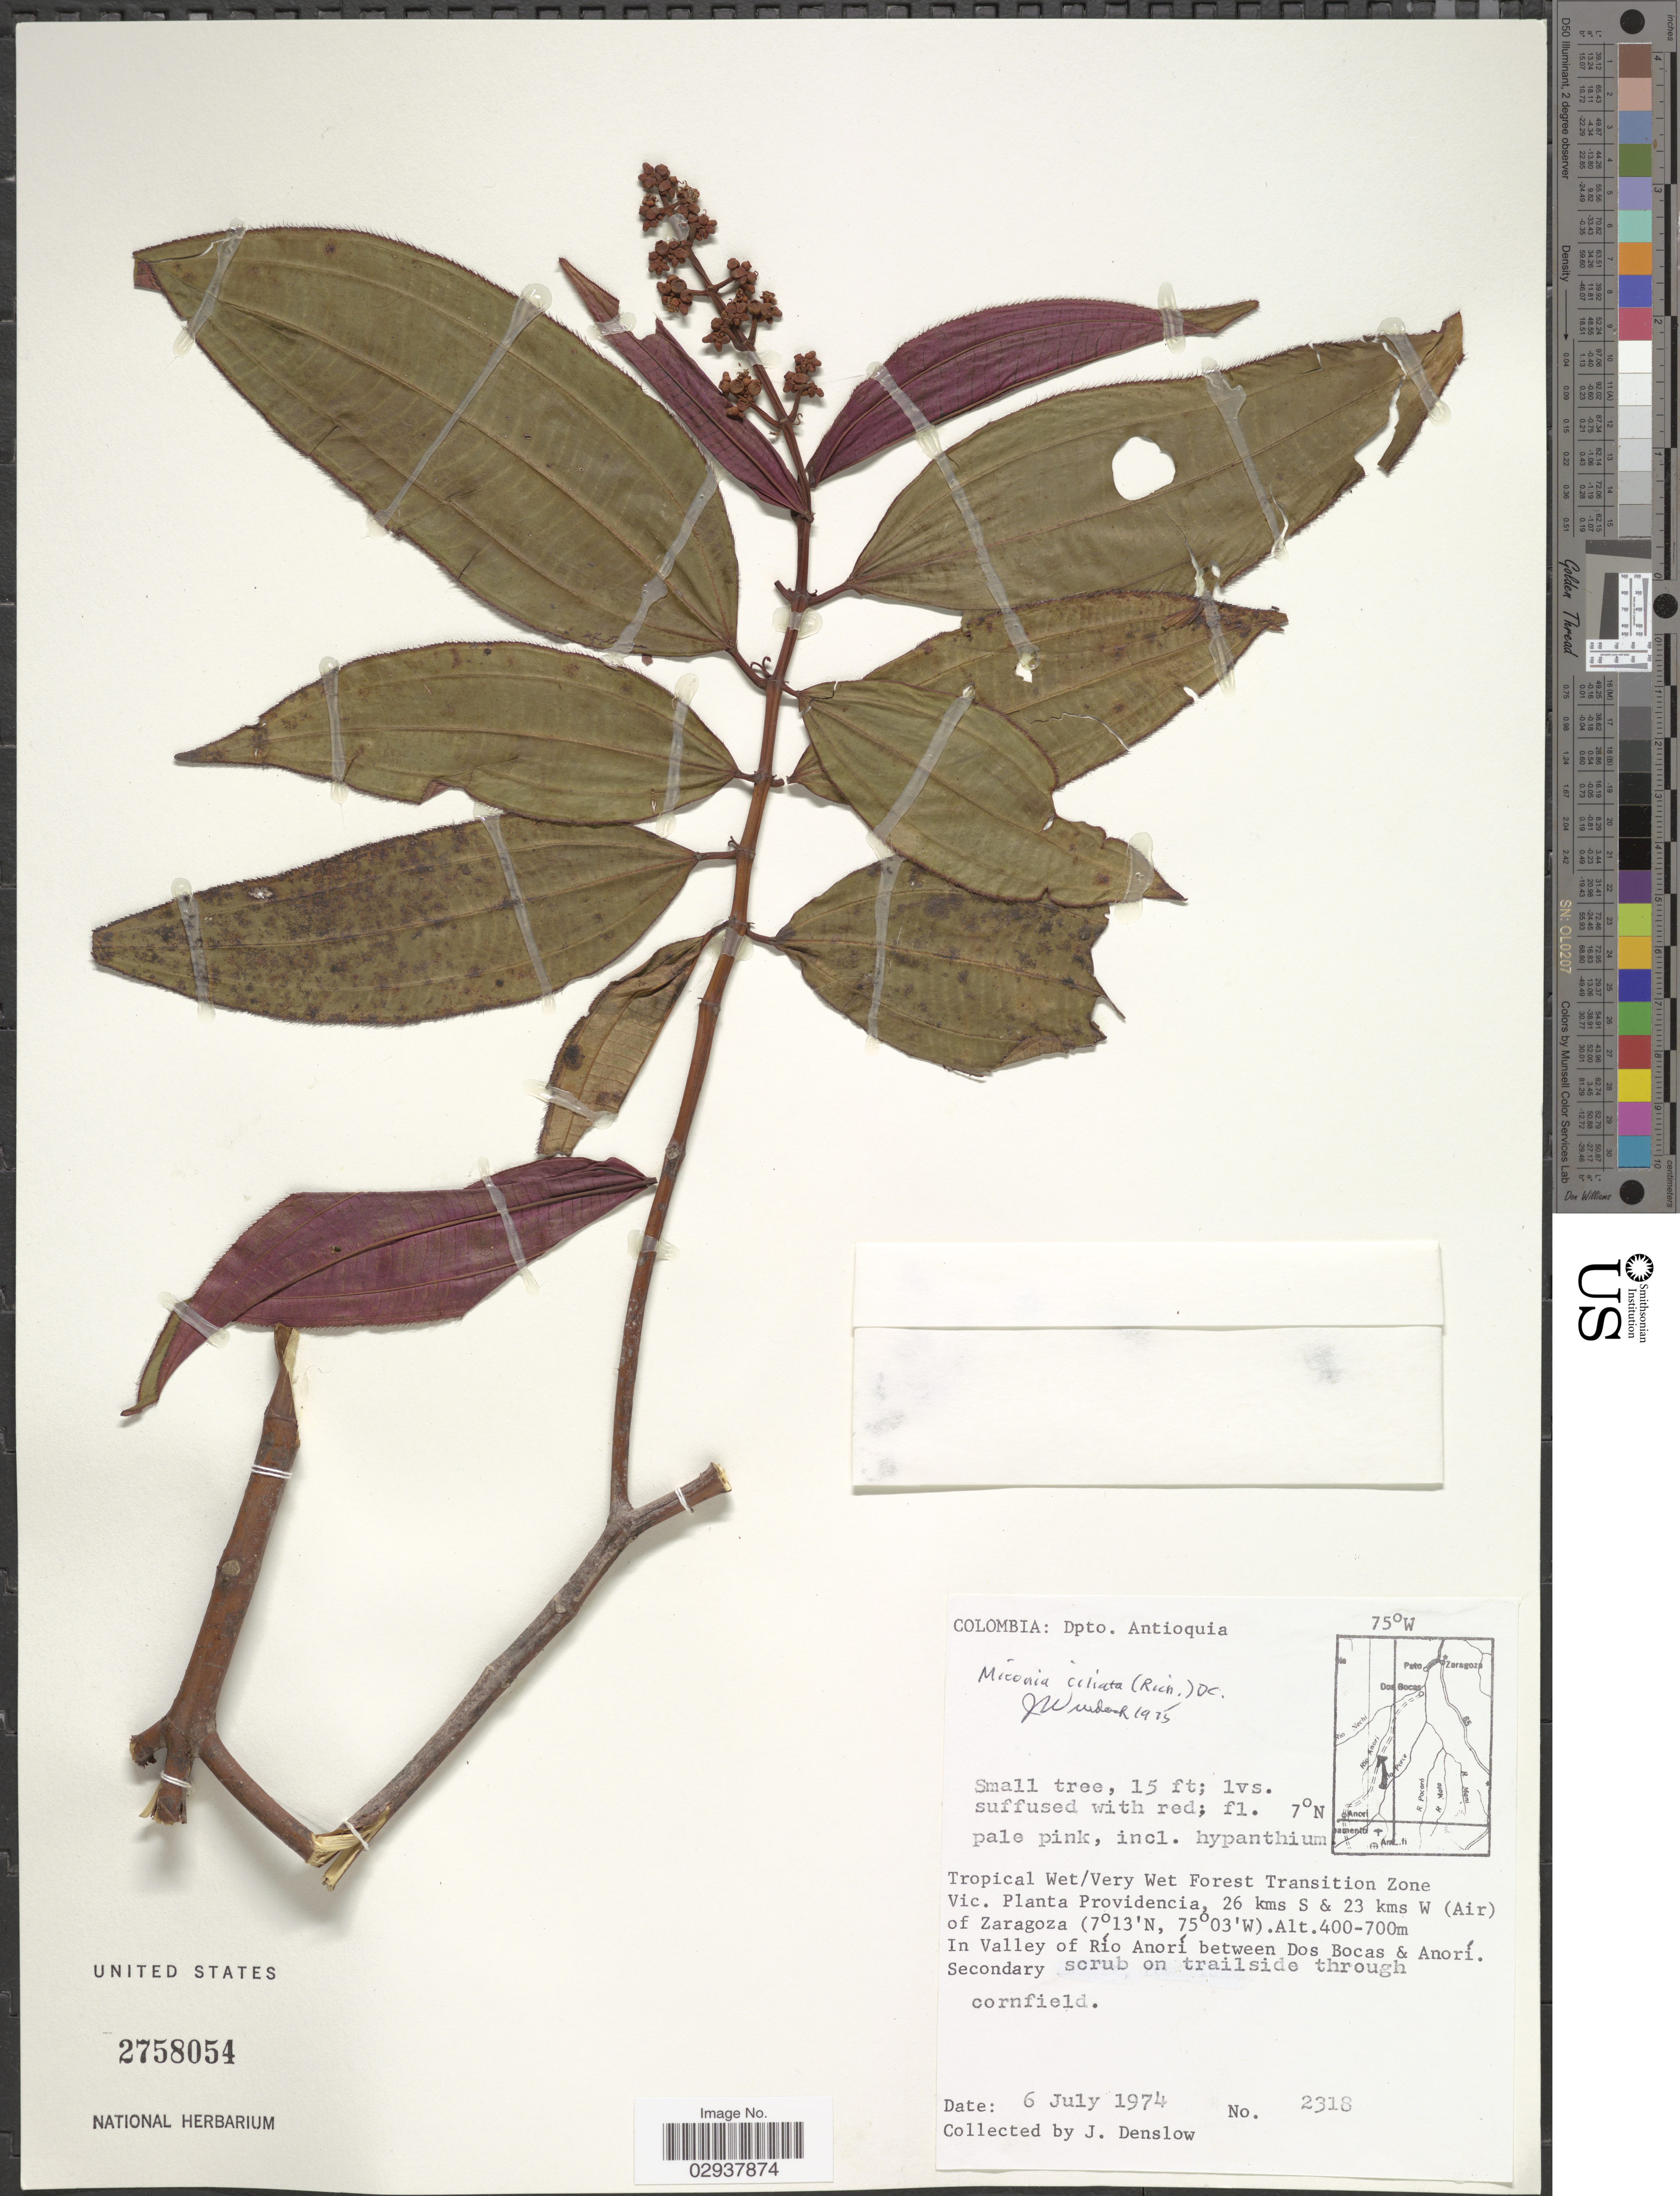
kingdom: Plantae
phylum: Tracheophyta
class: Magnoliopsida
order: Myrtales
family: Melastomataceae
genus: Miconia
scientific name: Miconia ciliata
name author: (Rich.) DC.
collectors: J. Denslow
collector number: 2318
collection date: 1974-07-06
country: Colombia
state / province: Antioquia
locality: Dpto. Antioquia. Tropical Wet/Very Wet Forest Transition Zone Vic. Planta Providencia, 26 kms S & 23 kms W (Air) of Zaragoza. In Valley of Río Anorí between Dos Bocas & Anorí.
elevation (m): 400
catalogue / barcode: US 2758054